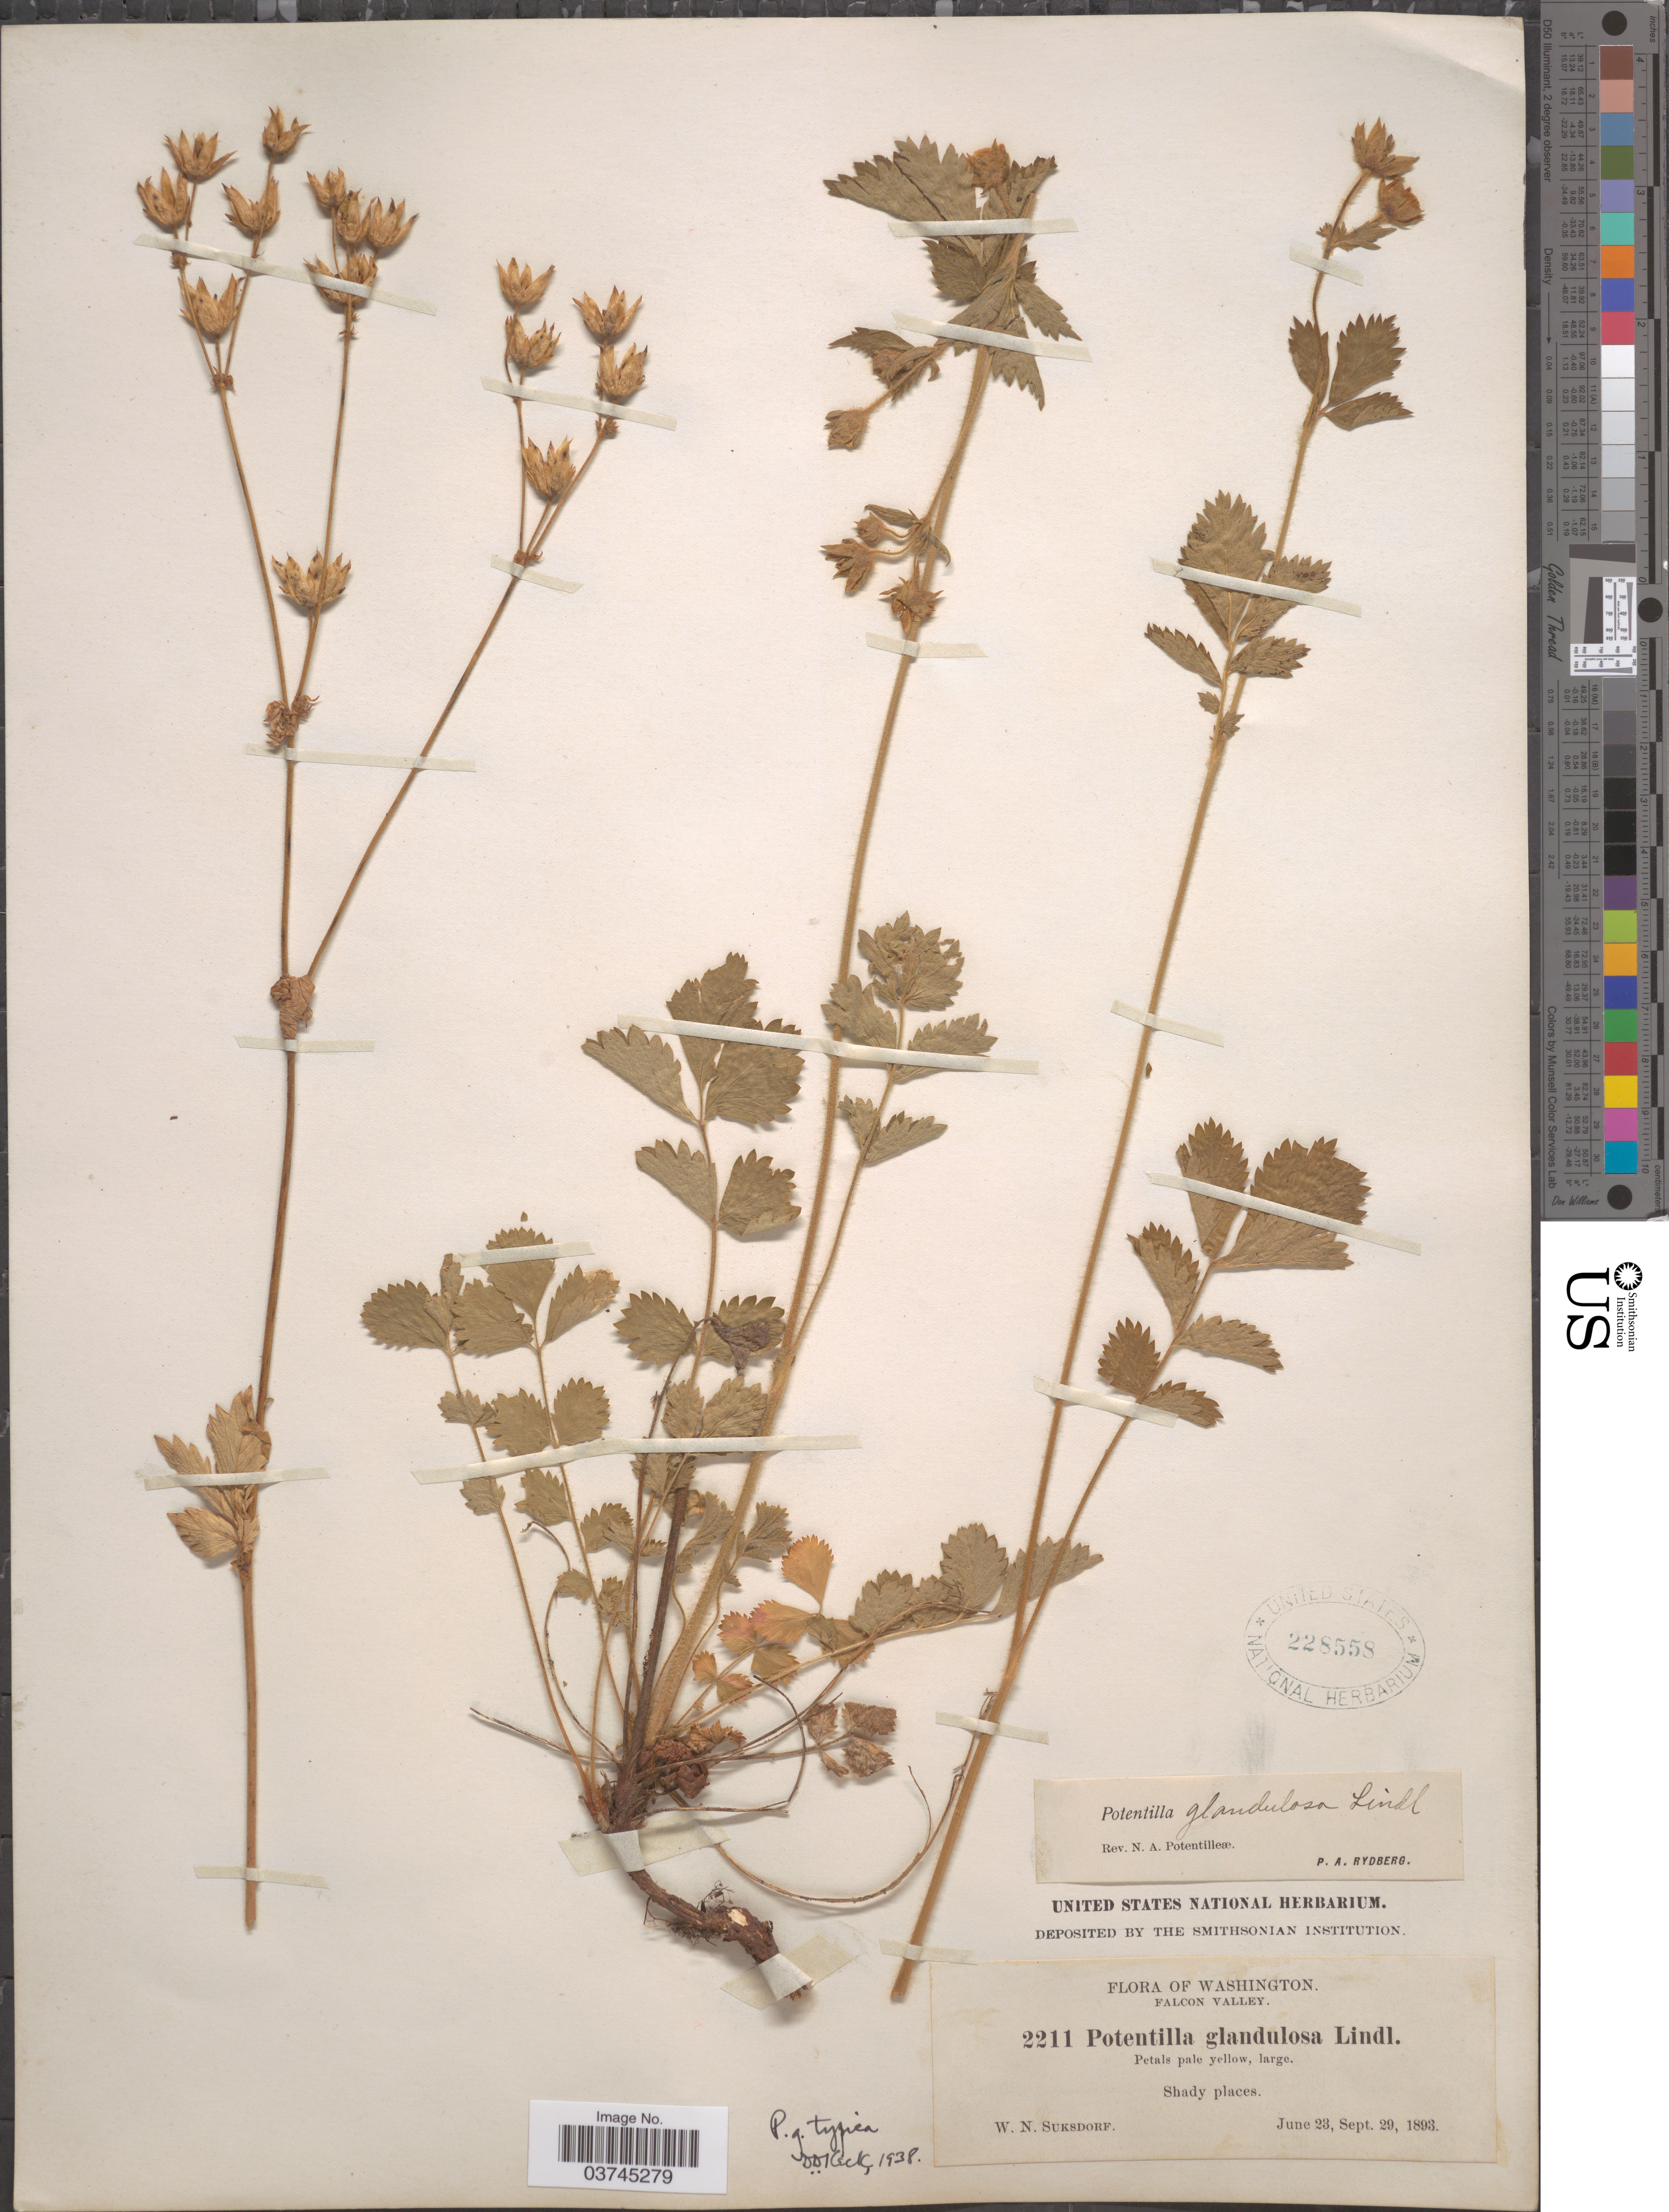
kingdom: Plantae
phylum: Tracheophyta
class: Magnoliopsida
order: Rosales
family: Rosaceae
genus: Drymocallis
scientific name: Drymocallis glandulosa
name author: (Lindl.) Rydb.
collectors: W. N. Suksdorf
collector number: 2211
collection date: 1893-06-23/1893-09-29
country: United States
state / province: Washington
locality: Falcon Valley.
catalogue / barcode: US 228558